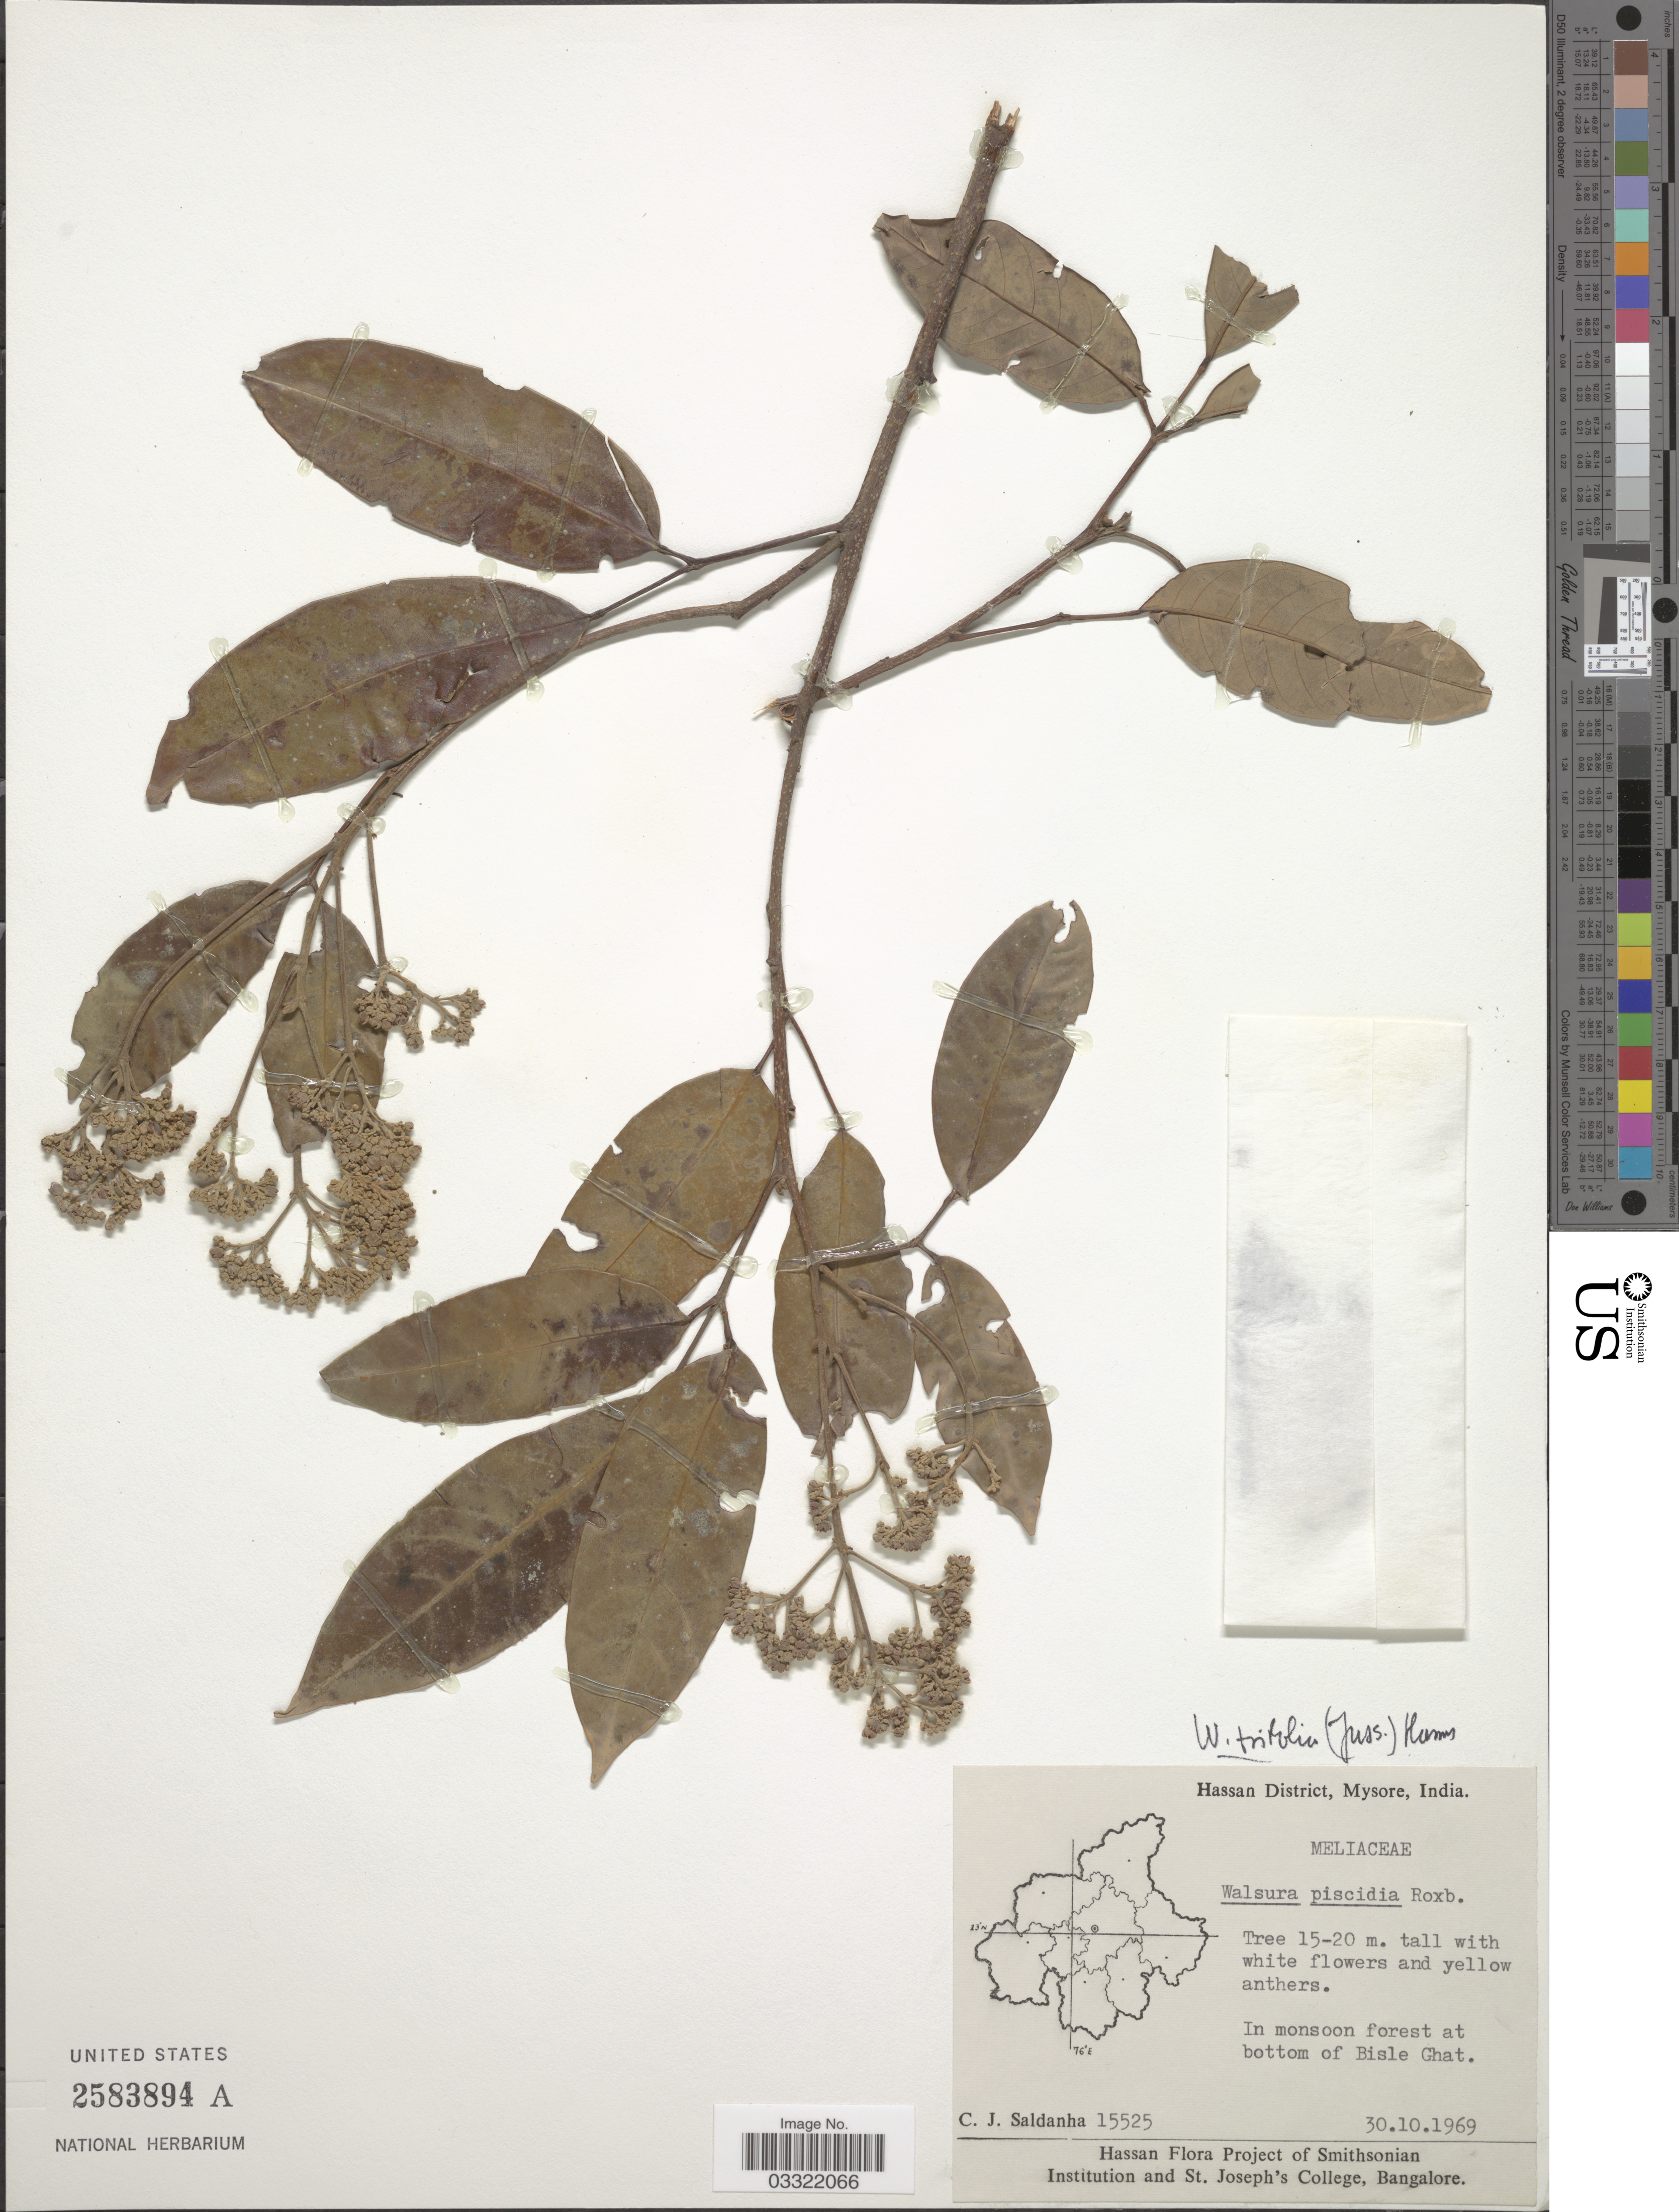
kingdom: Plantae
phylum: Tracheophyta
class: Magnoliopsida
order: Sapindales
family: Meliaceae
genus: Walsura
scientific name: Walsura trifoliolata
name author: (A. Juss.) Harms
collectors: C. J. Saldanha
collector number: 15525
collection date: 1969-10-30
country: India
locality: Hassan District, Mysore, In monsoon forest at bottom of Bisle Ghat.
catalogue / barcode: US 2583894A